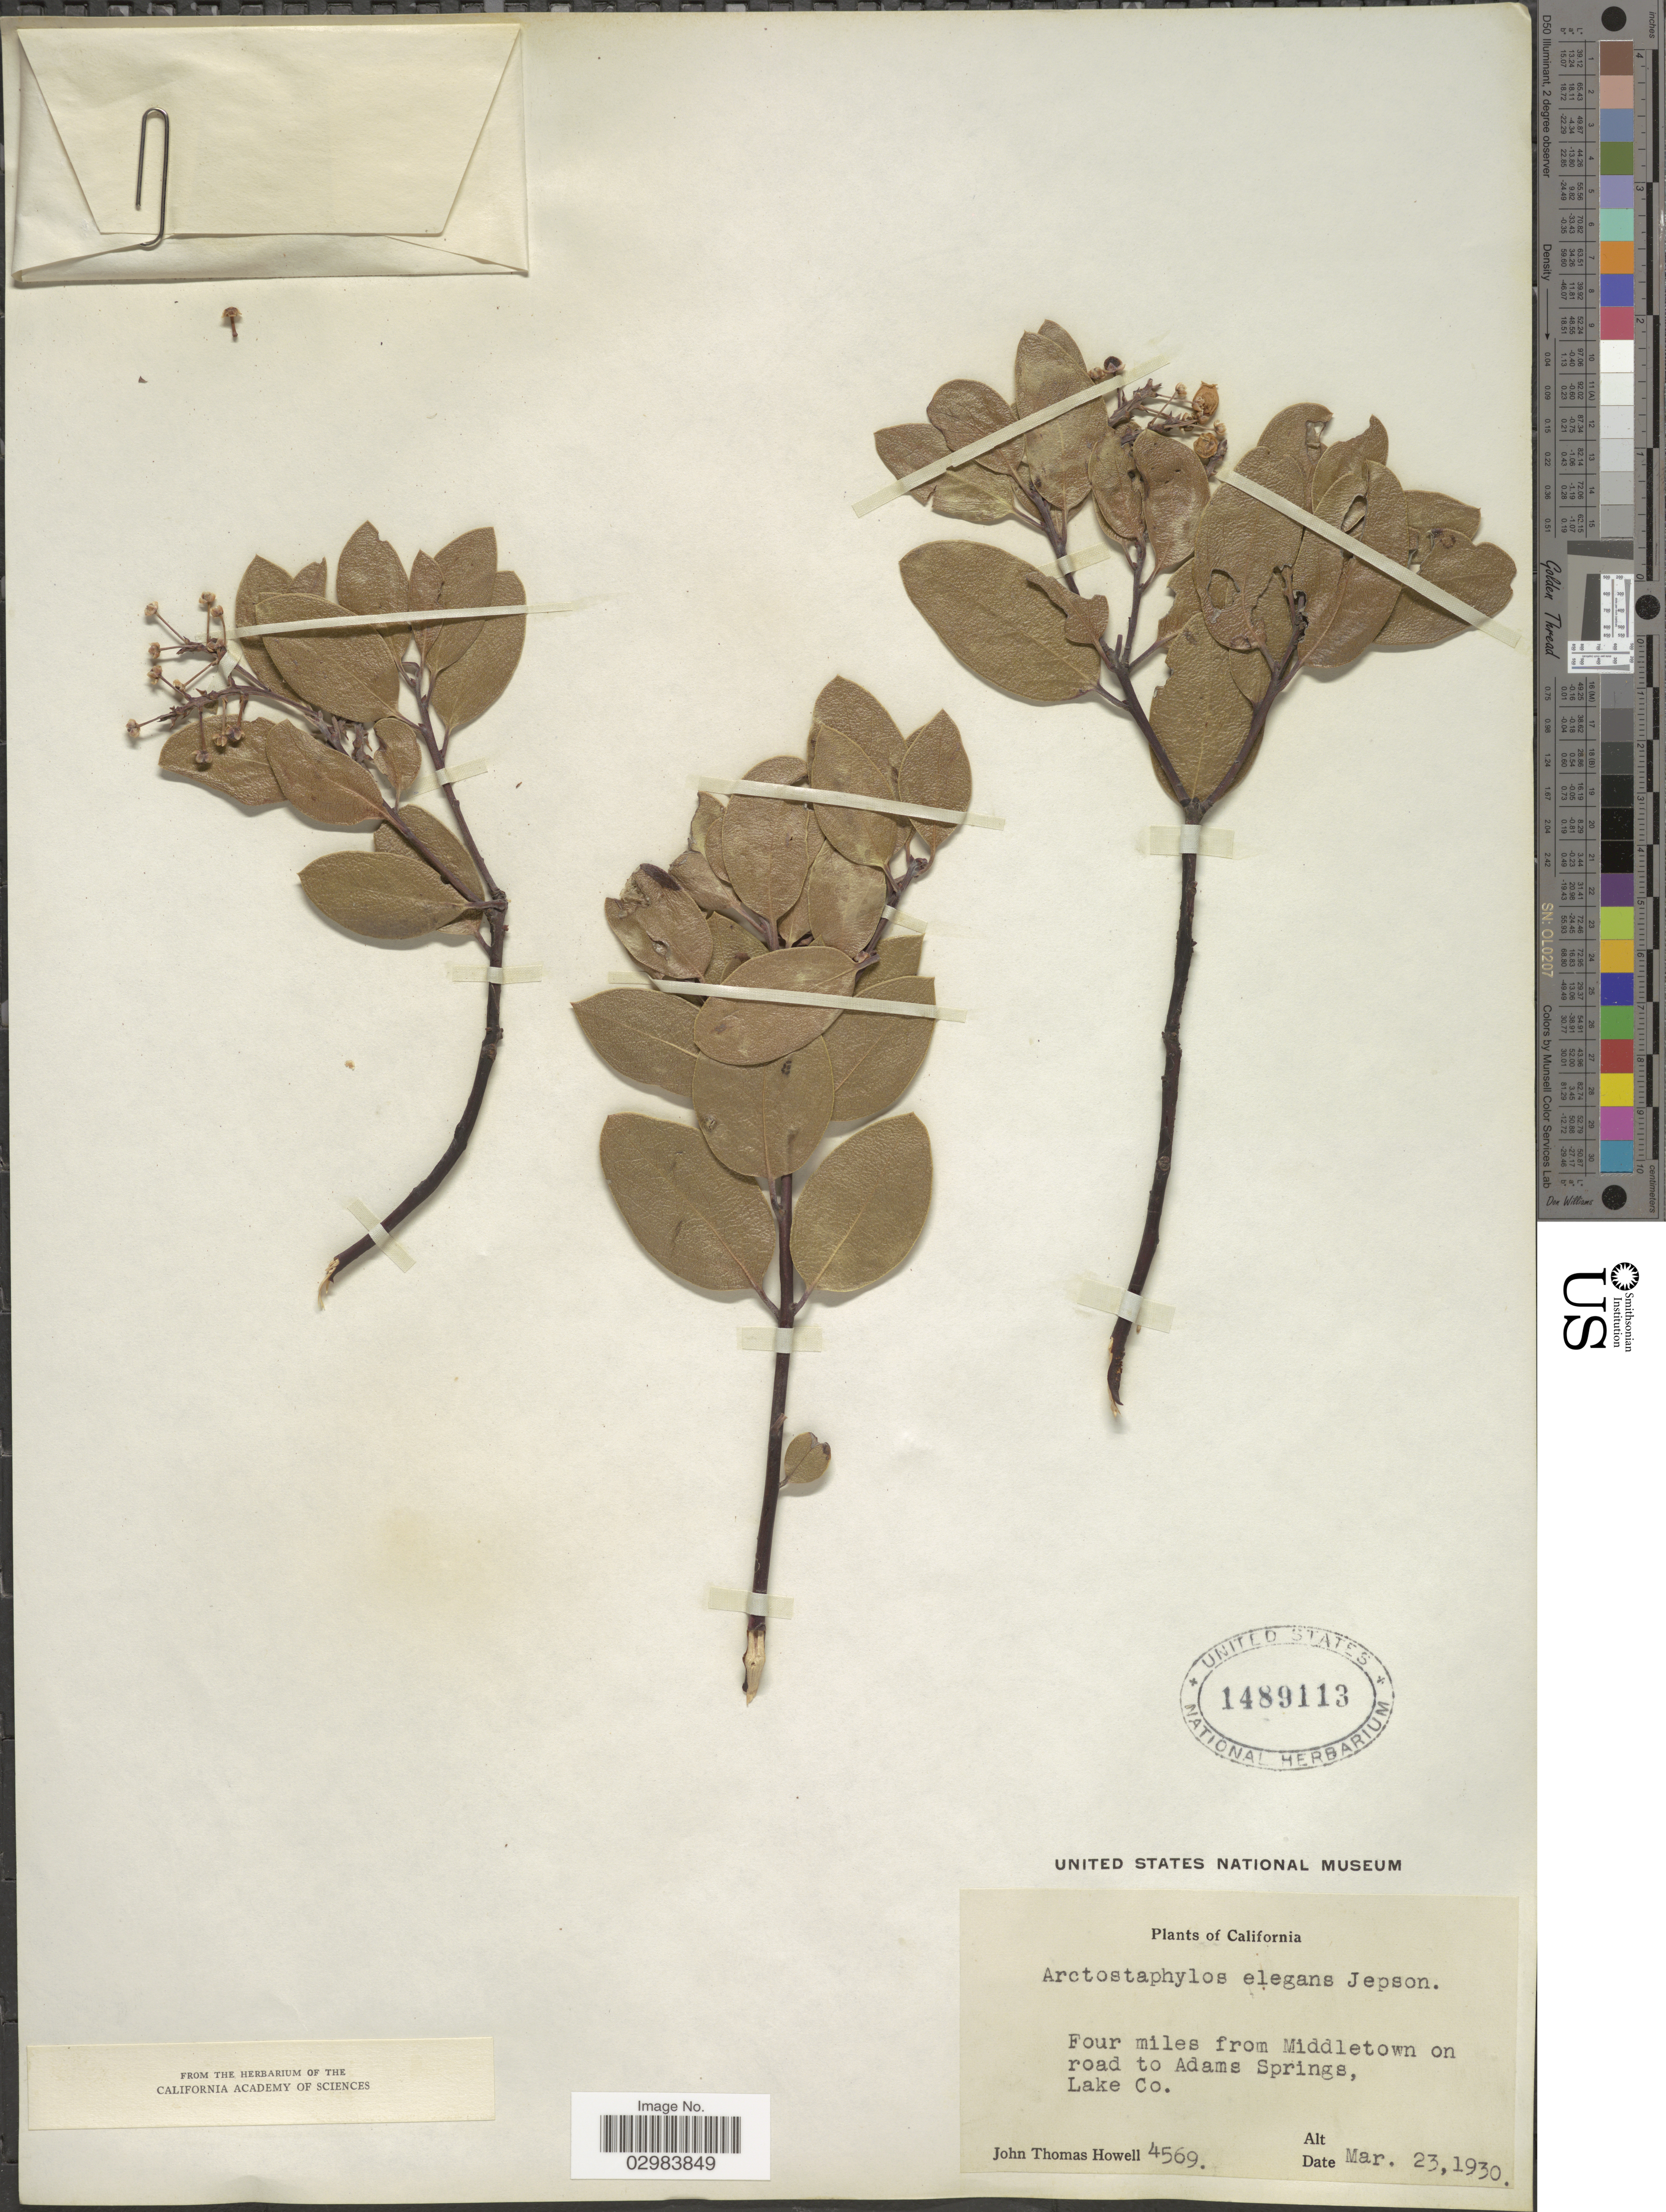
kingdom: Plantae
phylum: Tracheophyta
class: Magnoliopsida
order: Ericales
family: Ericaceae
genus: Arctostaphylos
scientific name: Arctostaphylos elegans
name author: Jeps.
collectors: J. T. Howell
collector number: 4569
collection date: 1930-03-23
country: United States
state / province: California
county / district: Lake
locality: Four miles from Middletown on road to Adams Springs, Lake Co.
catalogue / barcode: US 1489113